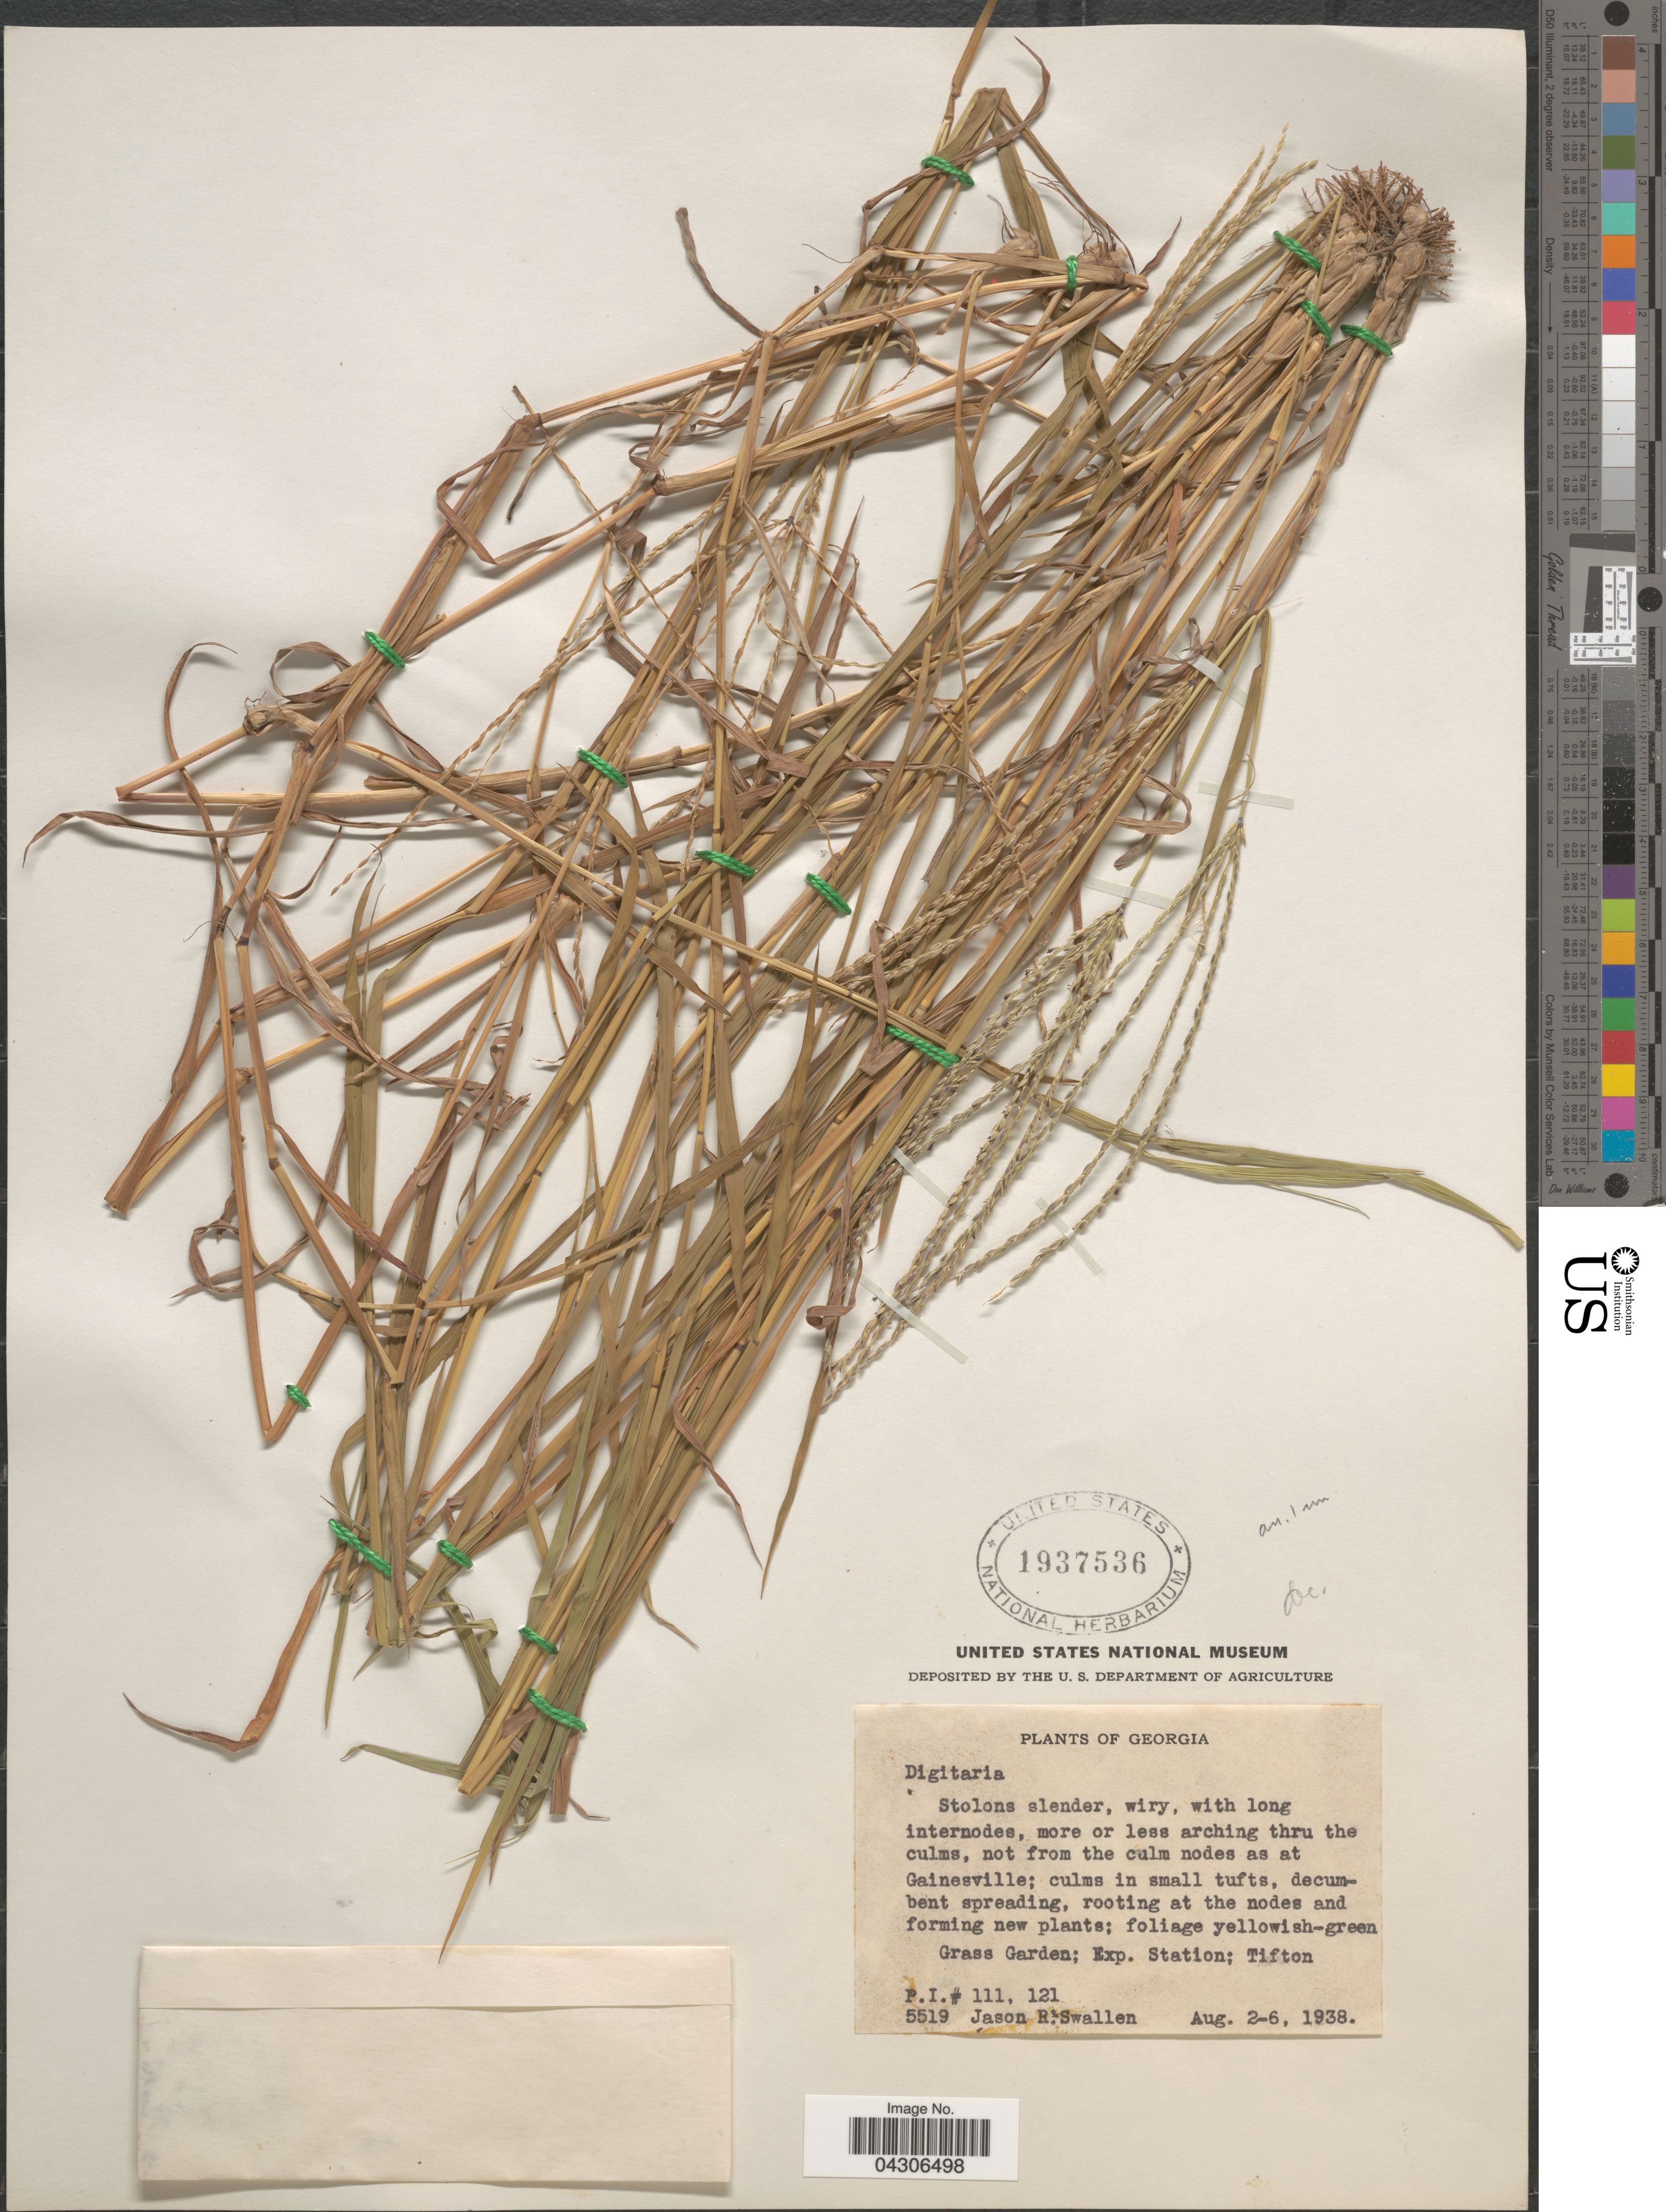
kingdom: Plantae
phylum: Tracheophyta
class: Liliopsida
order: Poales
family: Poaceae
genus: Digitaria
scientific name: Digitaria sp.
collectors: J. R. Swallen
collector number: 5519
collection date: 1938-08-02/1938-08-06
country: United States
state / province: Georgia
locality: Grass Garden; Exp. Station; Tifton.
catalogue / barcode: US 1937536